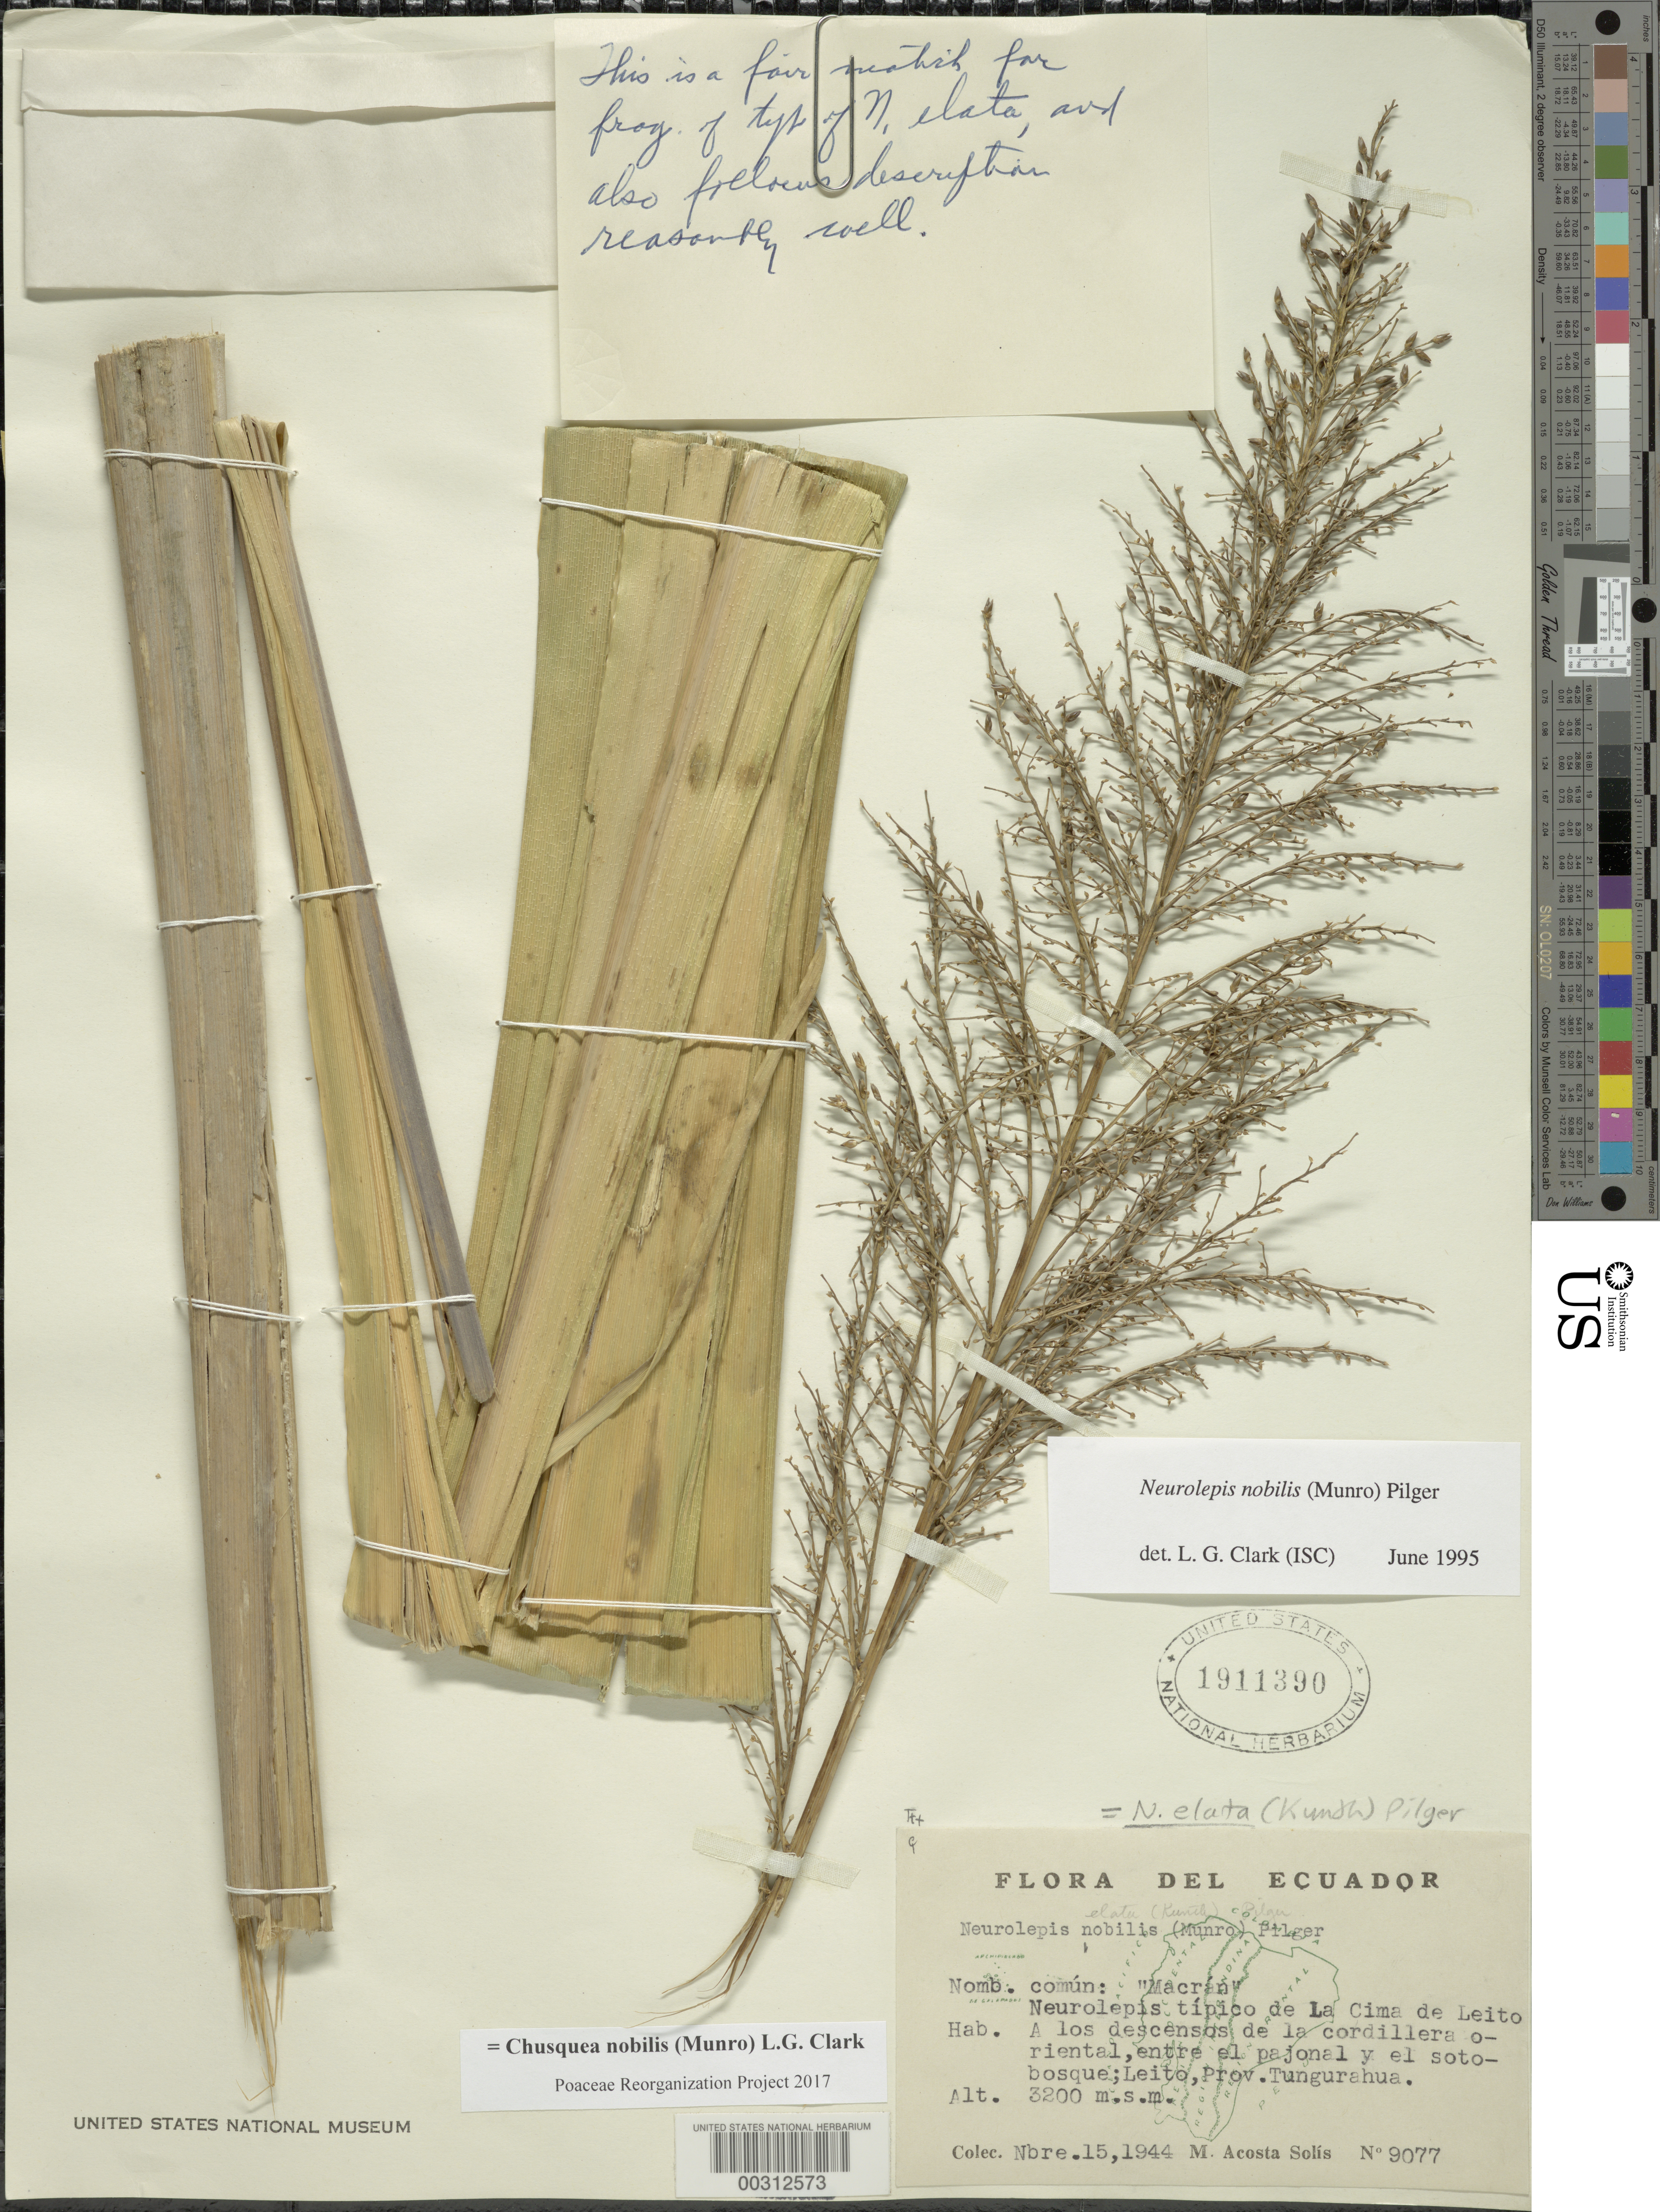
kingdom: Plantae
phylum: Tracheophyta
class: Liliopsida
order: Poales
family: Poaceae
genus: Chusquea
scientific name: Chusquea nobilis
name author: (Munro) L.G. Clark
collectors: M. Acosta Solis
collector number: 9077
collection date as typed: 15 Nov 1944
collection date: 1944-11-15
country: Ecuador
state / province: Tungurahua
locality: Leito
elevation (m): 3200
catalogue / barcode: US 1911390